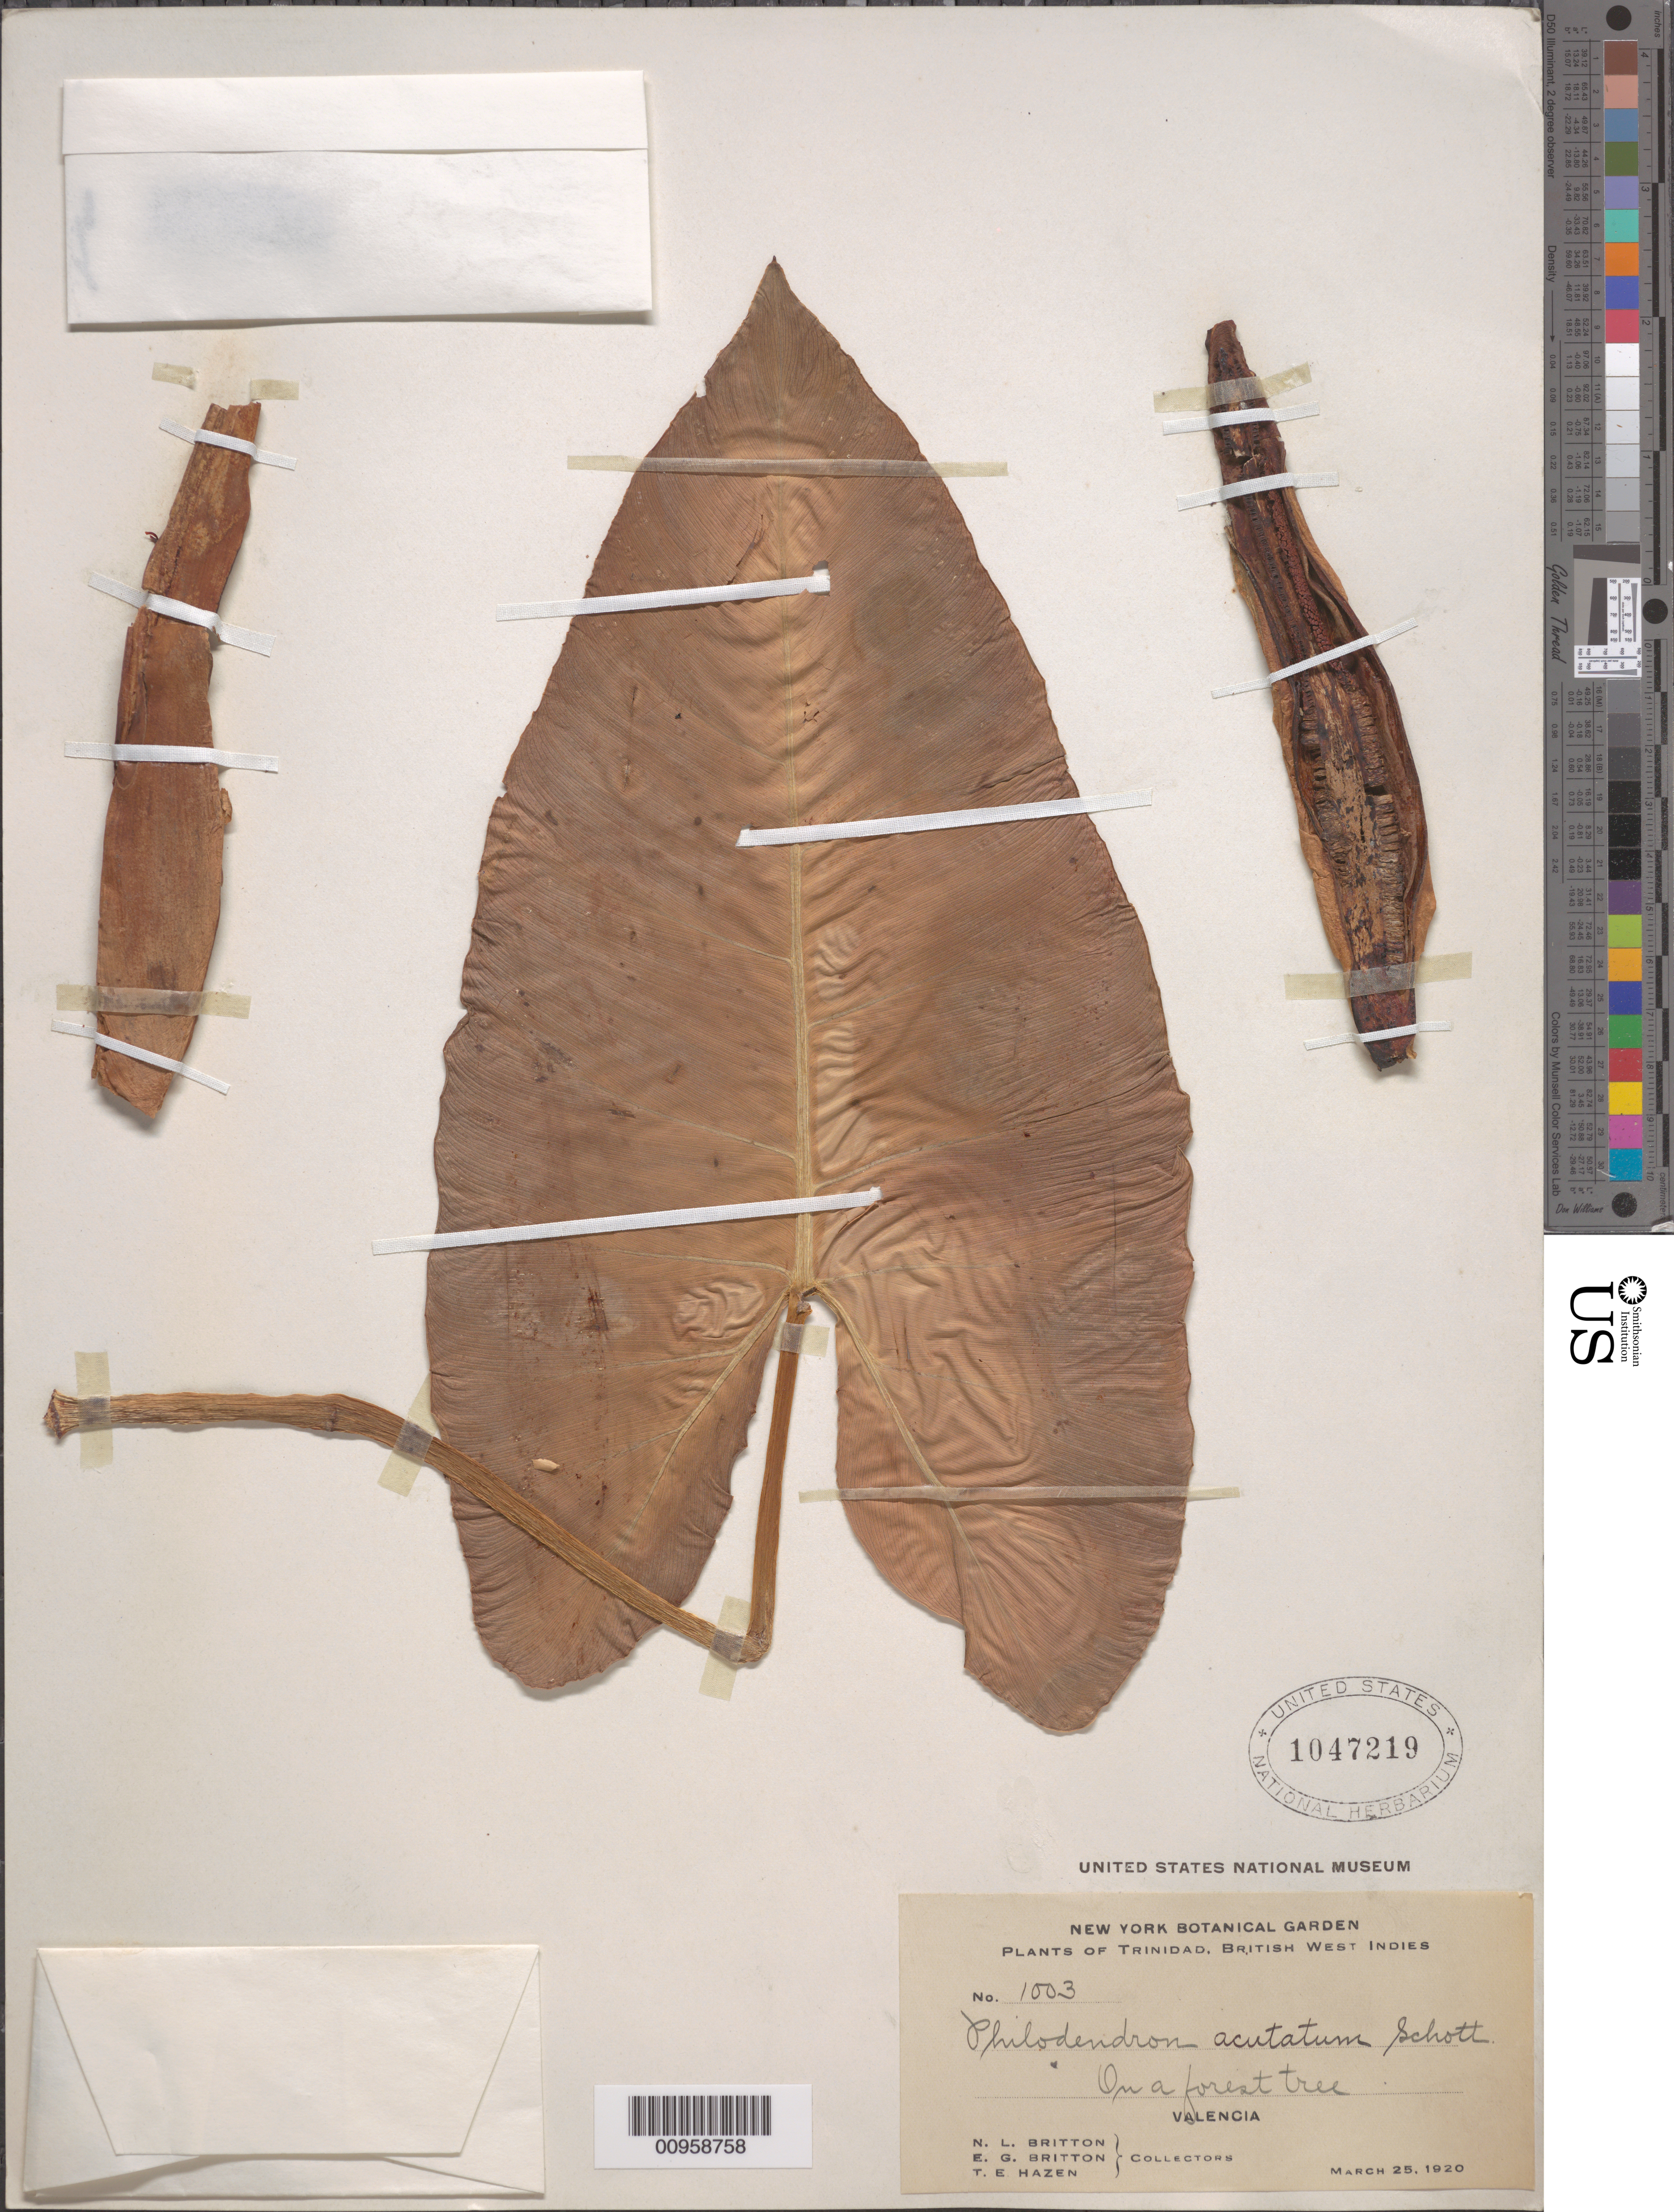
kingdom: Plantae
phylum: Tracheophyta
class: Liliopsida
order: Alismatales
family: Araceae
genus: Philodendron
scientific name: Philodendron acutatum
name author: Schott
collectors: N. Britton, E. G. Britton & T. E. Hazen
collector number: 1003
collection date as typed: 25 Mar 1920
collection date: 1920-03-25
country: Trinidad and Tobago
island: Trinidad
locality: Valencia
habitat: On a forest tree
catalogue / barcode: US 1047219